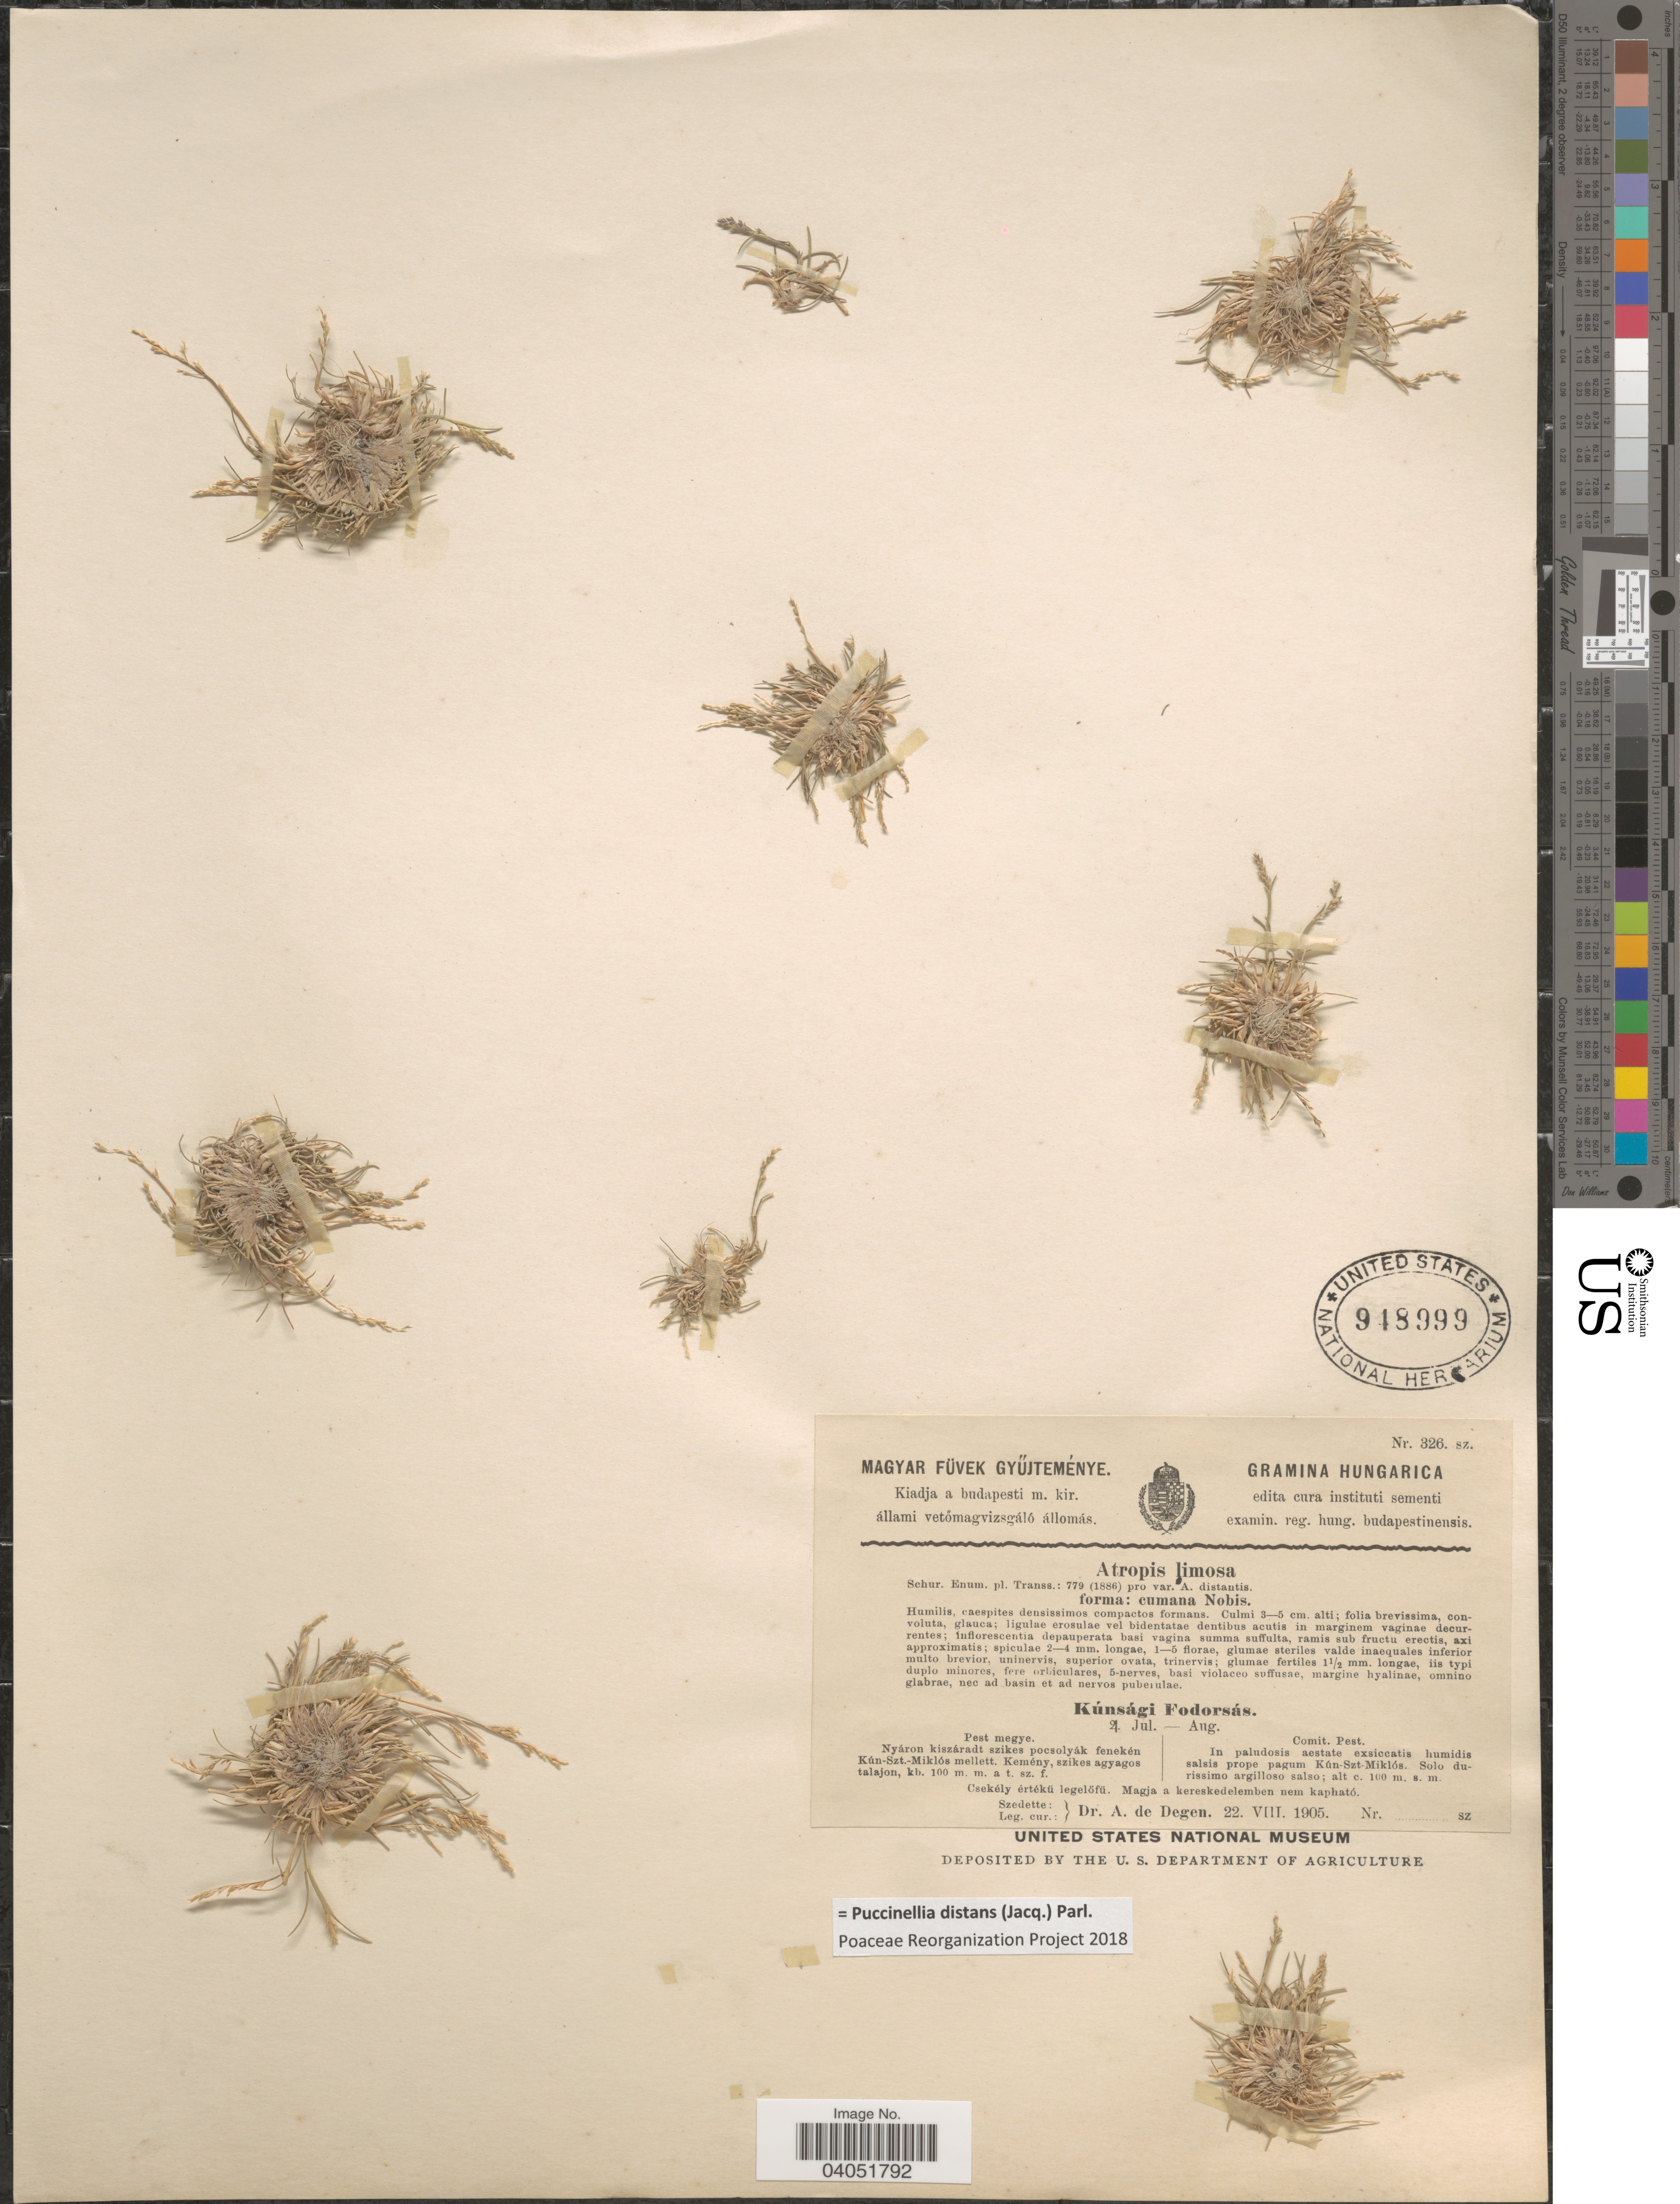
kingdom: Plantae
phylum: Tracheophyta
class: Liliopsida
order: Poales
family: Poaceae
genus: Puccinellia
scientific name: Puccinellia distans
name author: (Jacq.) Parl.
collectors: A. Degen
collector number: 326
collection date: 1905-08-22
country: Hungary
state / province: Pest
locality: Comit. Pest. In paludosis aestate exsiccatis humidis salsis prope pagum Kún-Szt-Miklós.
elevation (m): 100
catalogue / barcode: US 948999